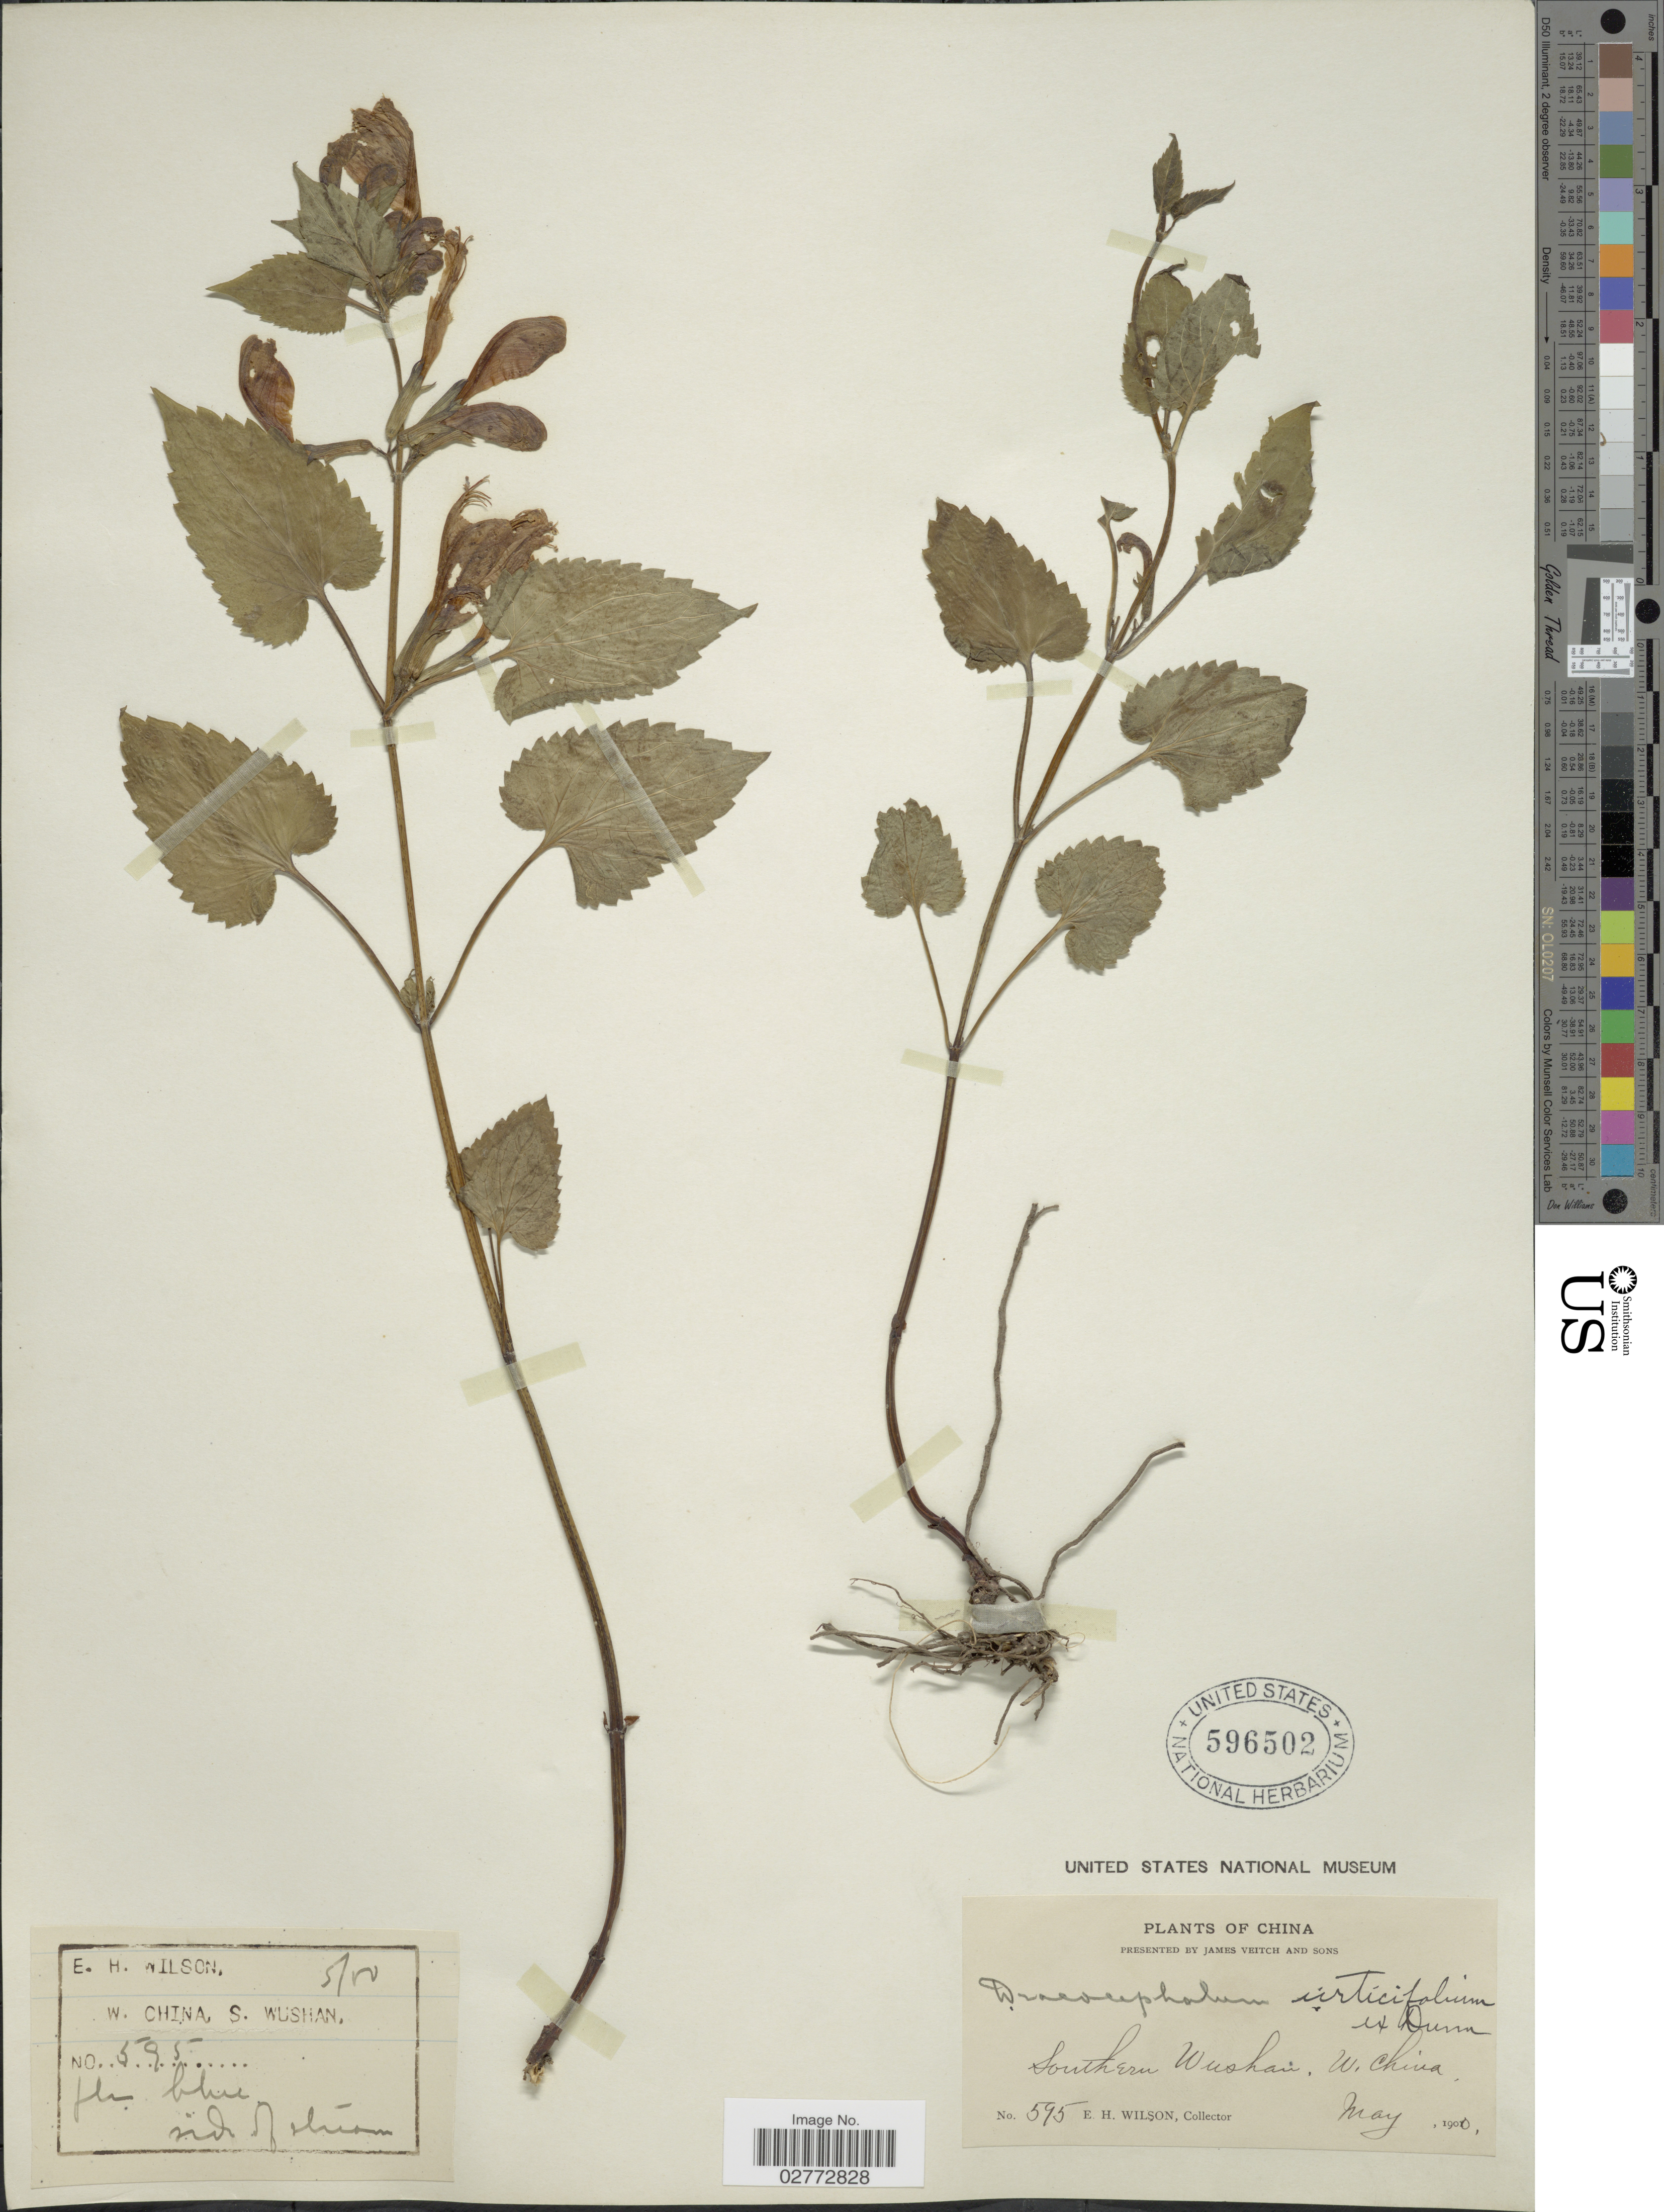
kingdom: Plantae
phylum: Tracheophyta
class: Magnoliopsida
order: Lamiales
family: Lamiaceae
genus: Dracocephalum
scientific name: Dracocephalum urticifolium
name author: Miq.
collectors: E. Wilson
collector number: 595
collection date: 1900-05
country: China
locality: W. China, Southern Wushan.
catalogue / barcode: US 596502